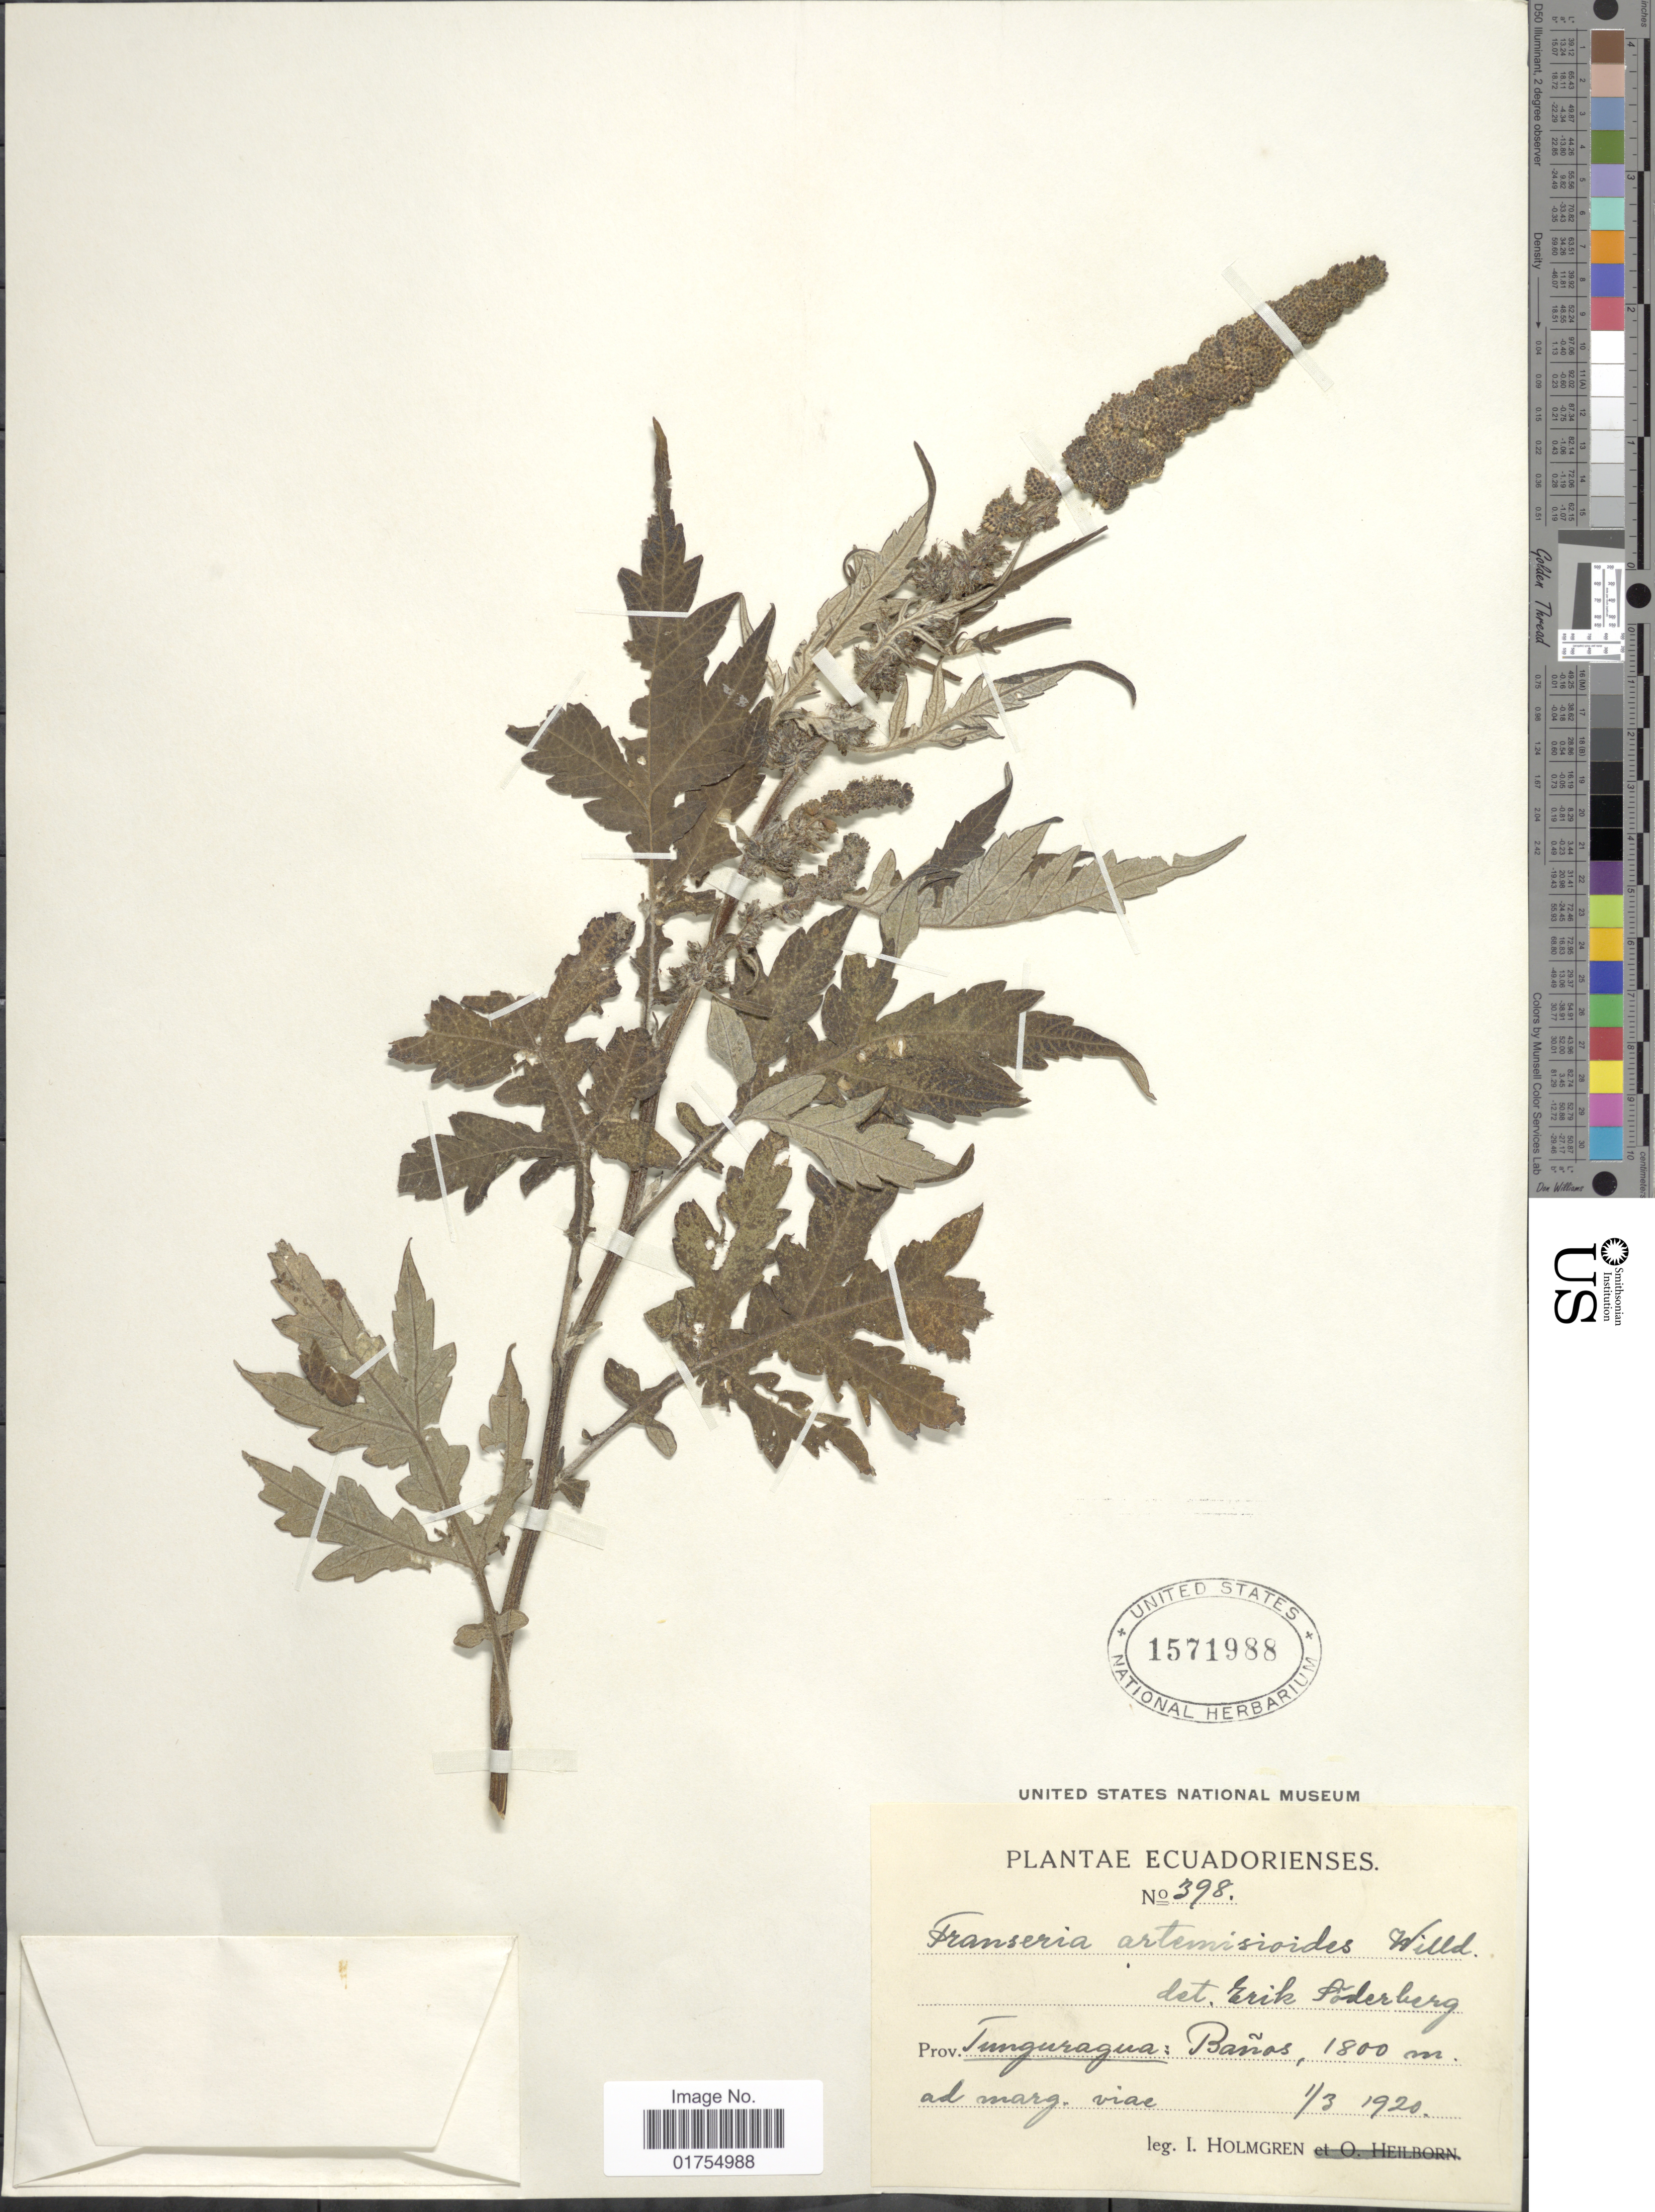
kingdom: Plantae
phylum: Tracheophyta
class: Magnoliopsida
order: Asterales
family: Asteraceae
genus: Franseria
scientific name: Franseria artemisioides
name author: Willd.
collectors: I. Holmgren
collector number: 398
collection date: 1920-03-01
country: Ecuador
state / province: Tungurahua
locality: Banos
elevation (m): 1800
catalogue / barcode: US 1571988